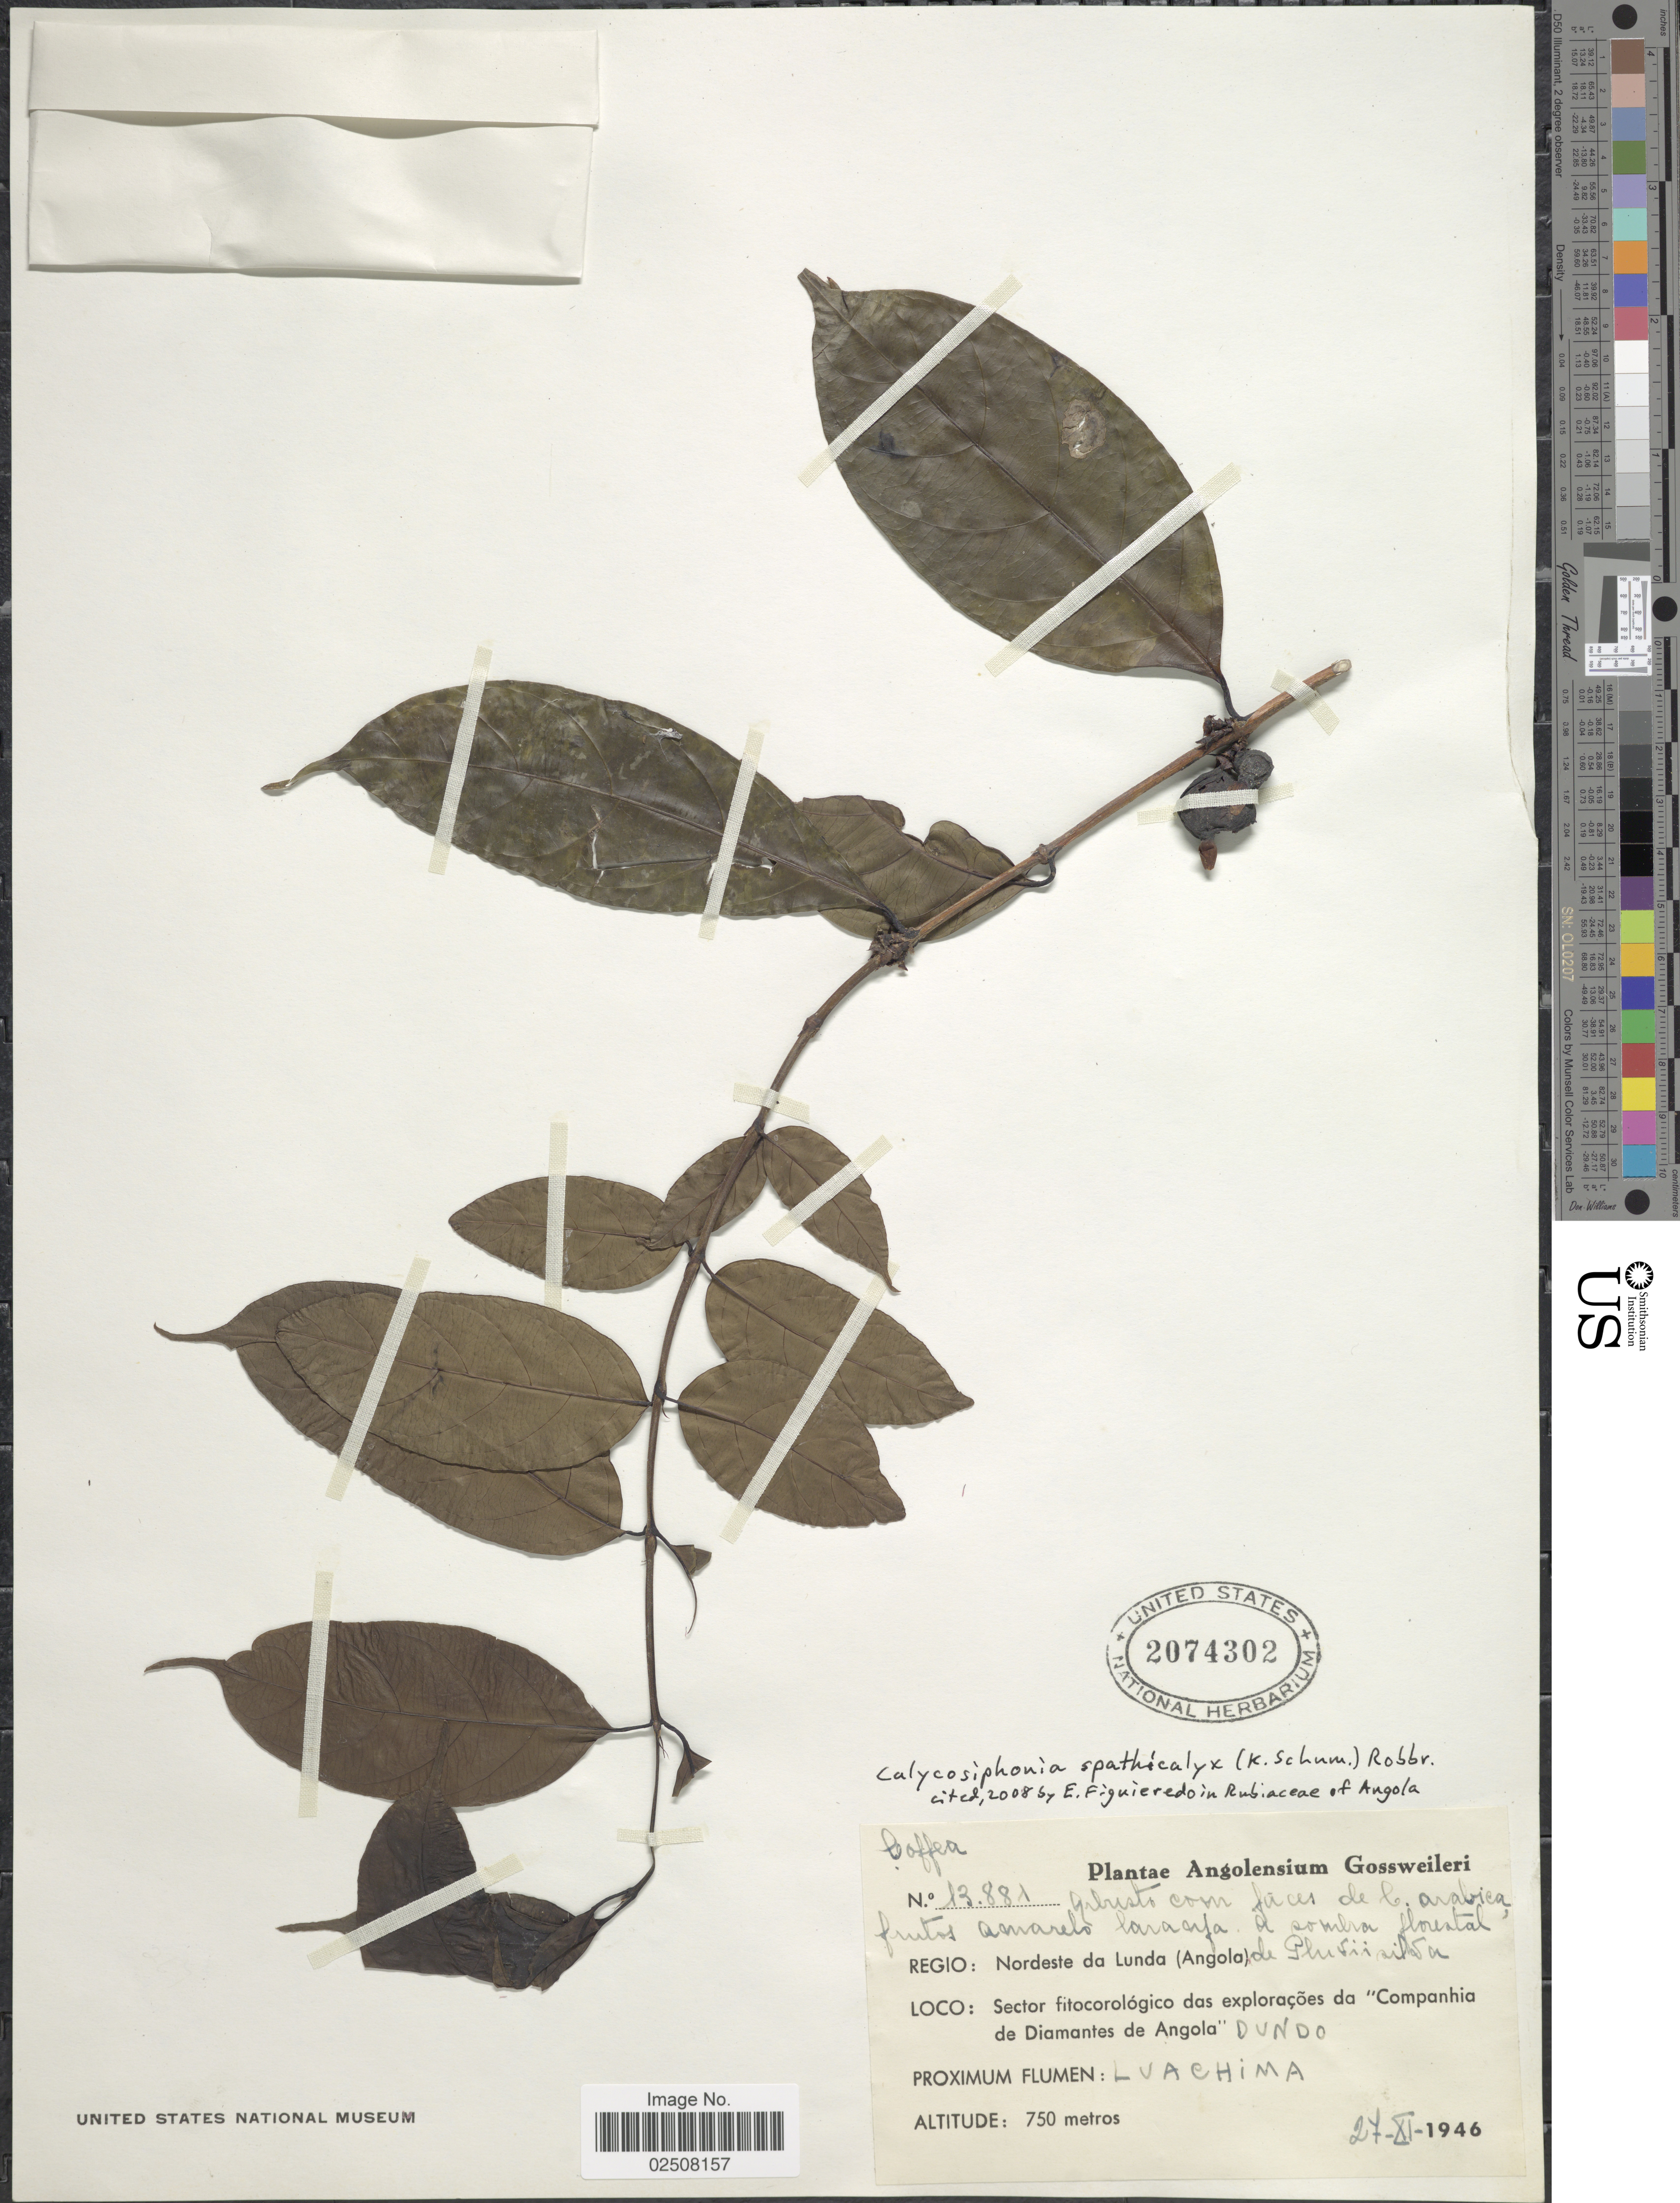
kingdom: Plantae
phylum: Tracheophyta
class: Magnoliopsida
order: Gentianales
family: Rubiaceae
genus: Calycosiphonia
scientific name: Calycosiphonia spathicalyx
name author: (K. Schum.) Robbr.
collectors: -. Gossweiler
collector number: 13881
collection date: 1946-11-27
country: Angola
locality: Regio: Nordeste da Lunda, Sector fitorológico da explorações da 'Companhia de Diamantes de Angola' Dundo, Proximum Flumen: Luachima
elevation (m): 750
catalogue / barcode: US 2074302